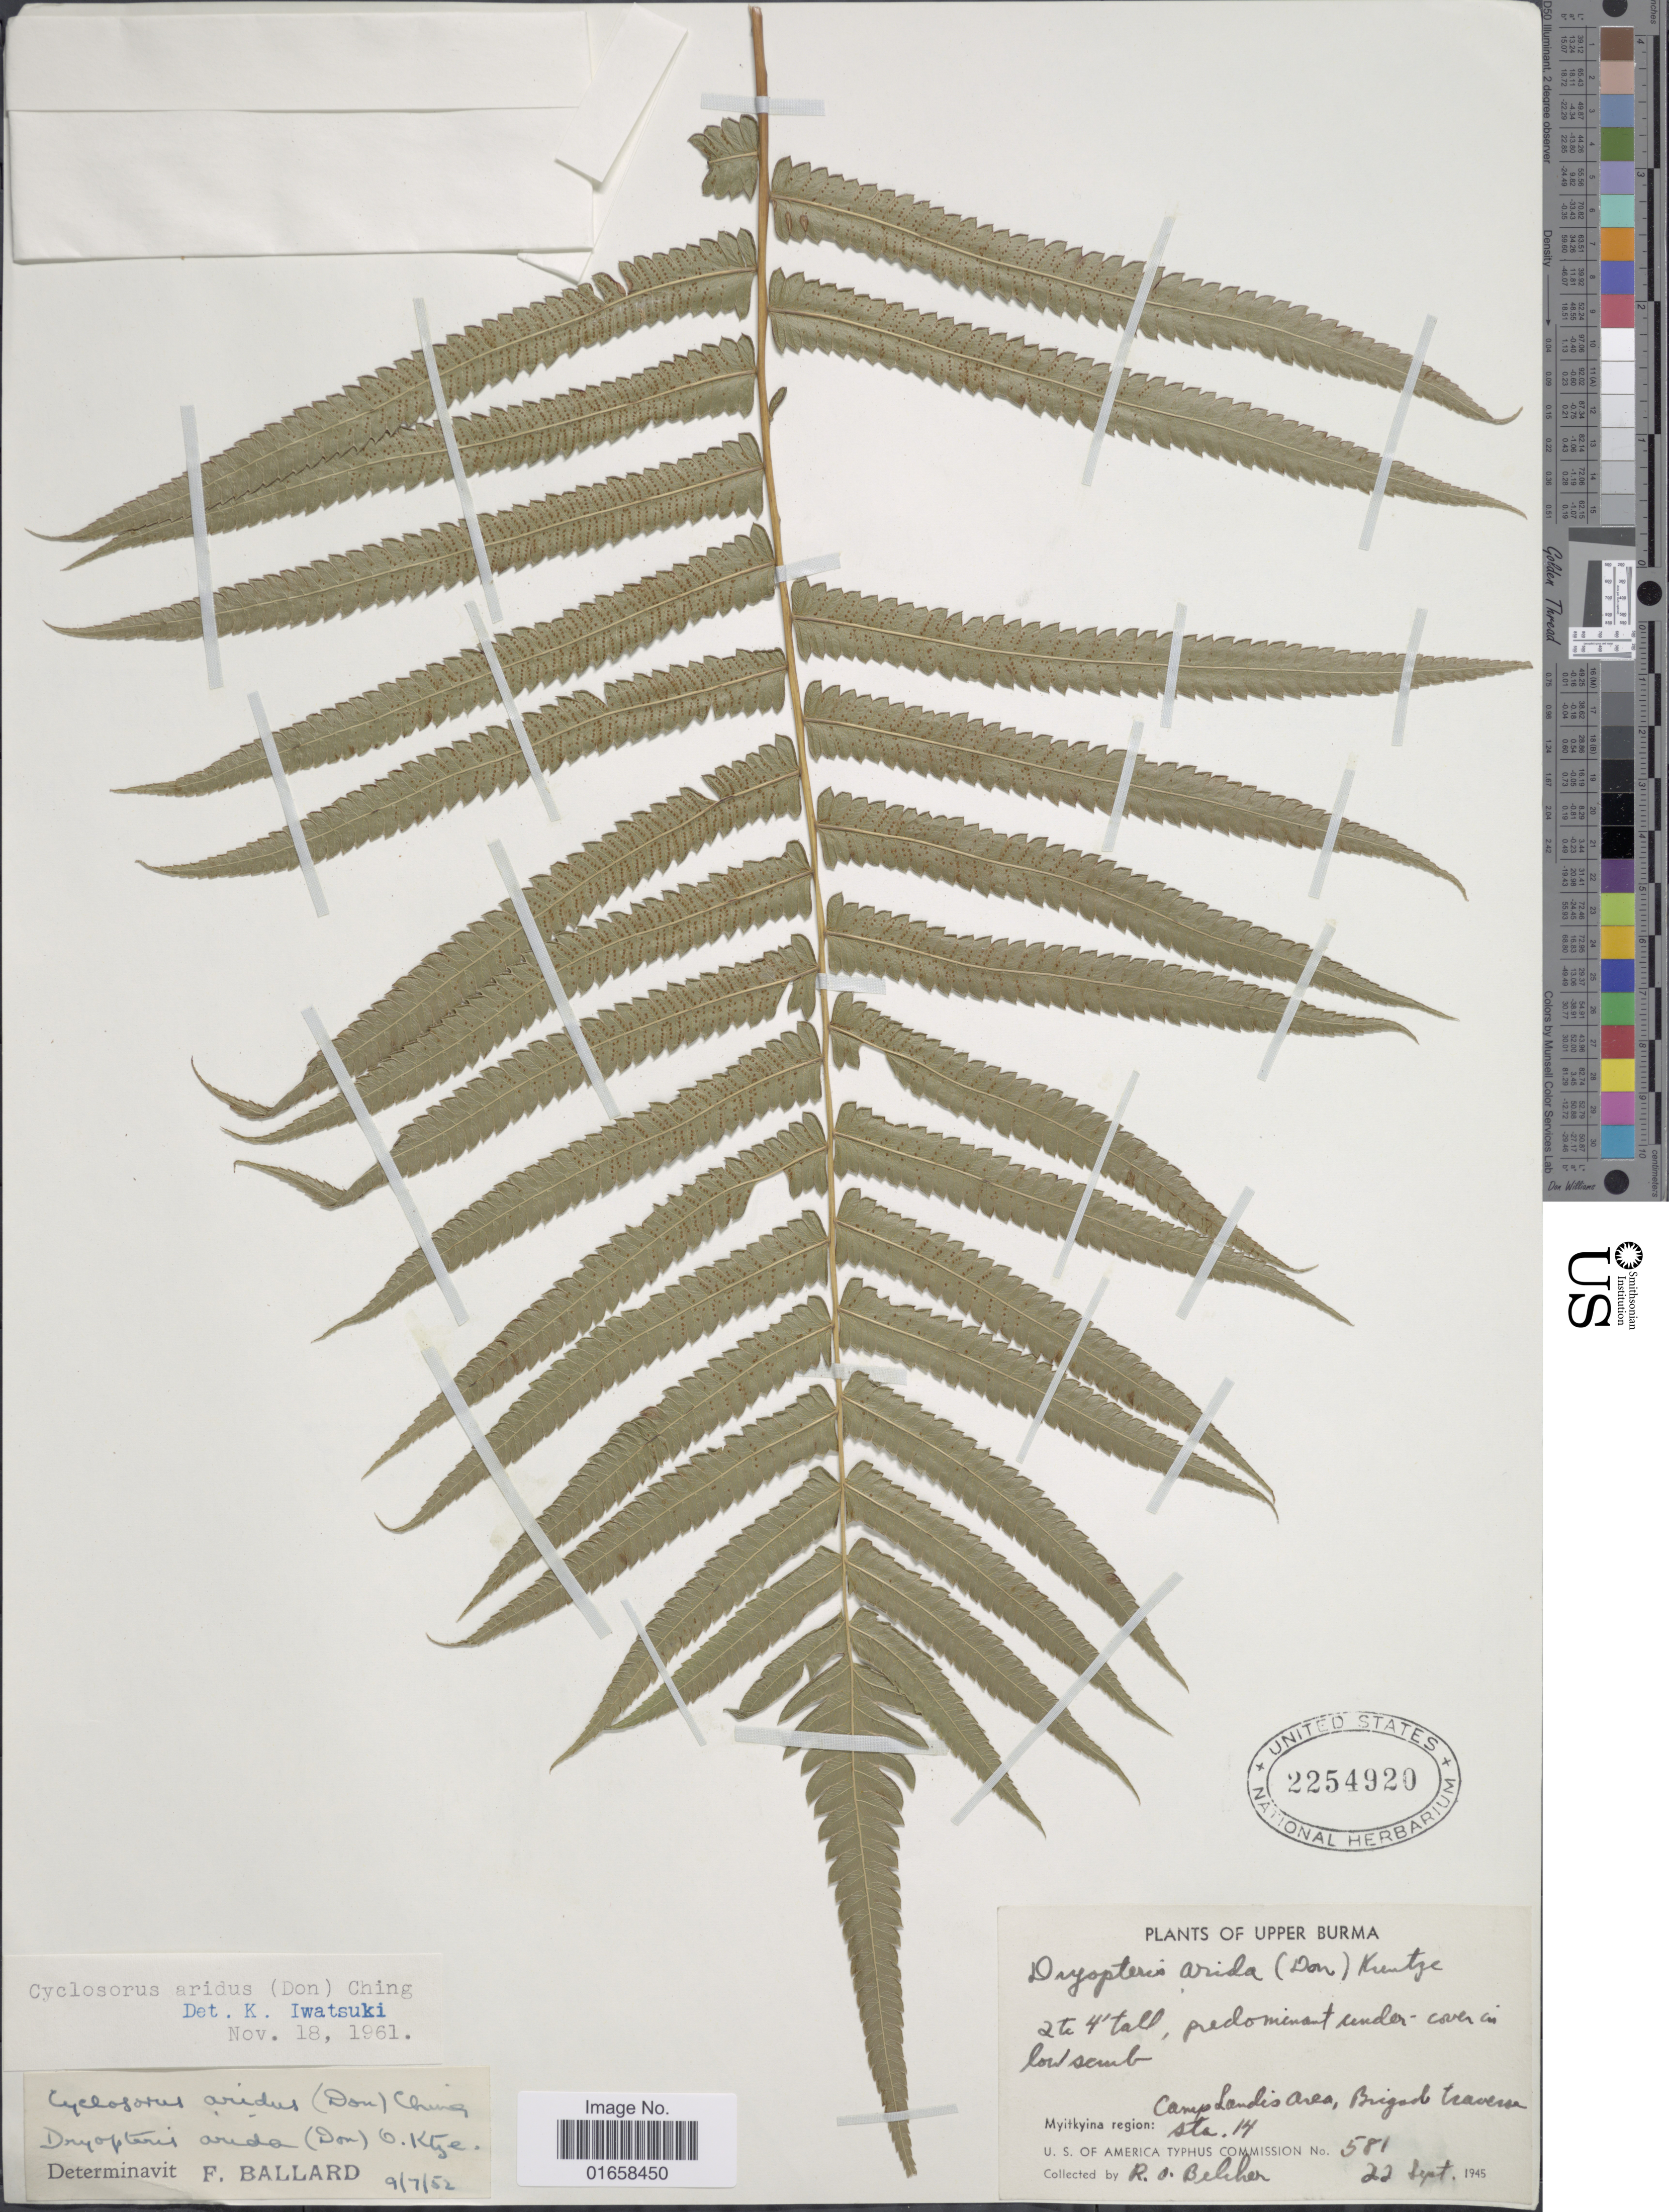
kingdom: Plantae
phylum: Tracheophyta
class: Polypodiopsida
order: Polypodiales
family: Thelypteridaceae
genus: Christella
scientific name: Christella arida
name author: (D. Don) Holttum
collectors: R. Bekker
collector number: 581*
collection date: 1945-09-22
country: Myanmar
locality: Upper Burma. Myitkyina region. Camp Landis area, Brigard traverse sta. 14.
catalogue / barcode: US 2254920